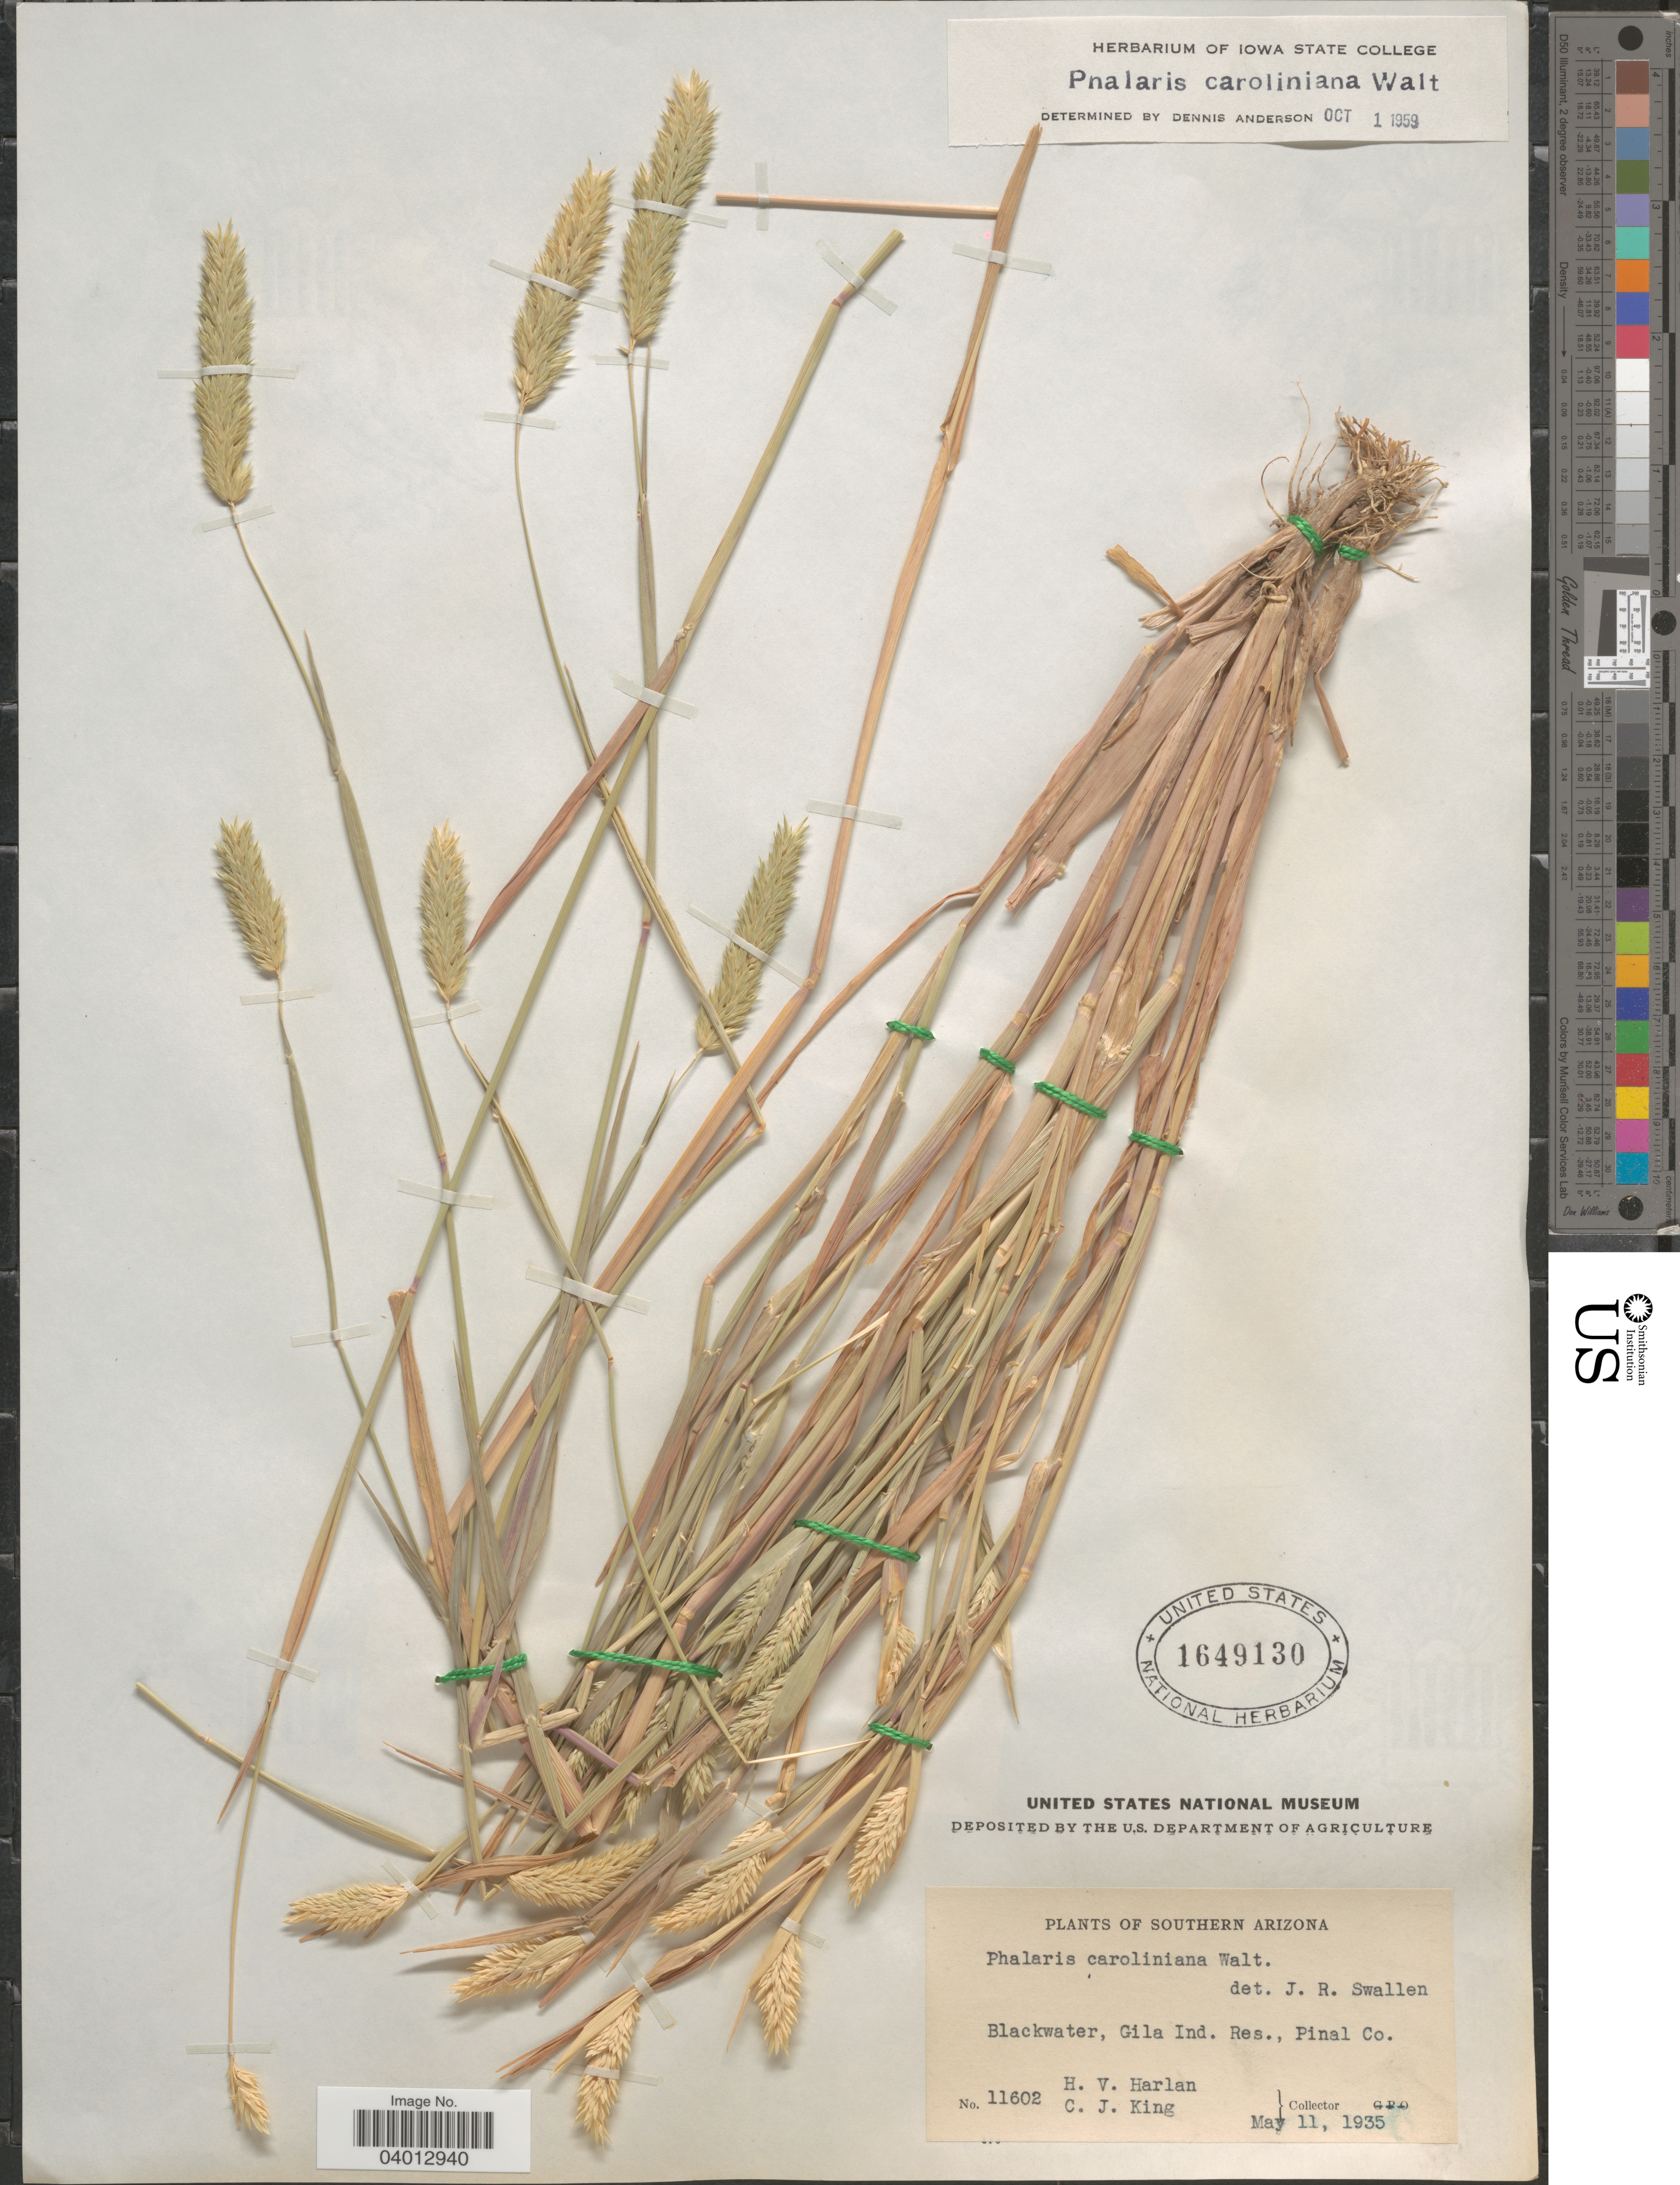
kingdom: Plantae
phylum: Tracheophyta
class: Liliopsida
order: Poales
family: Poaceae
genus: Phalaris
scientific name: Phalaris caroliniana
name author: Walter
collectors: H. Harlan & C. J. King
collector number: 11602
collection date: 1935-05-11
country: United States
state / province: Arizona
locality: Southern Arizona. Blackwater, Gila Ind. Res., Pinal Co.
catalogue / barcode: US 1649130